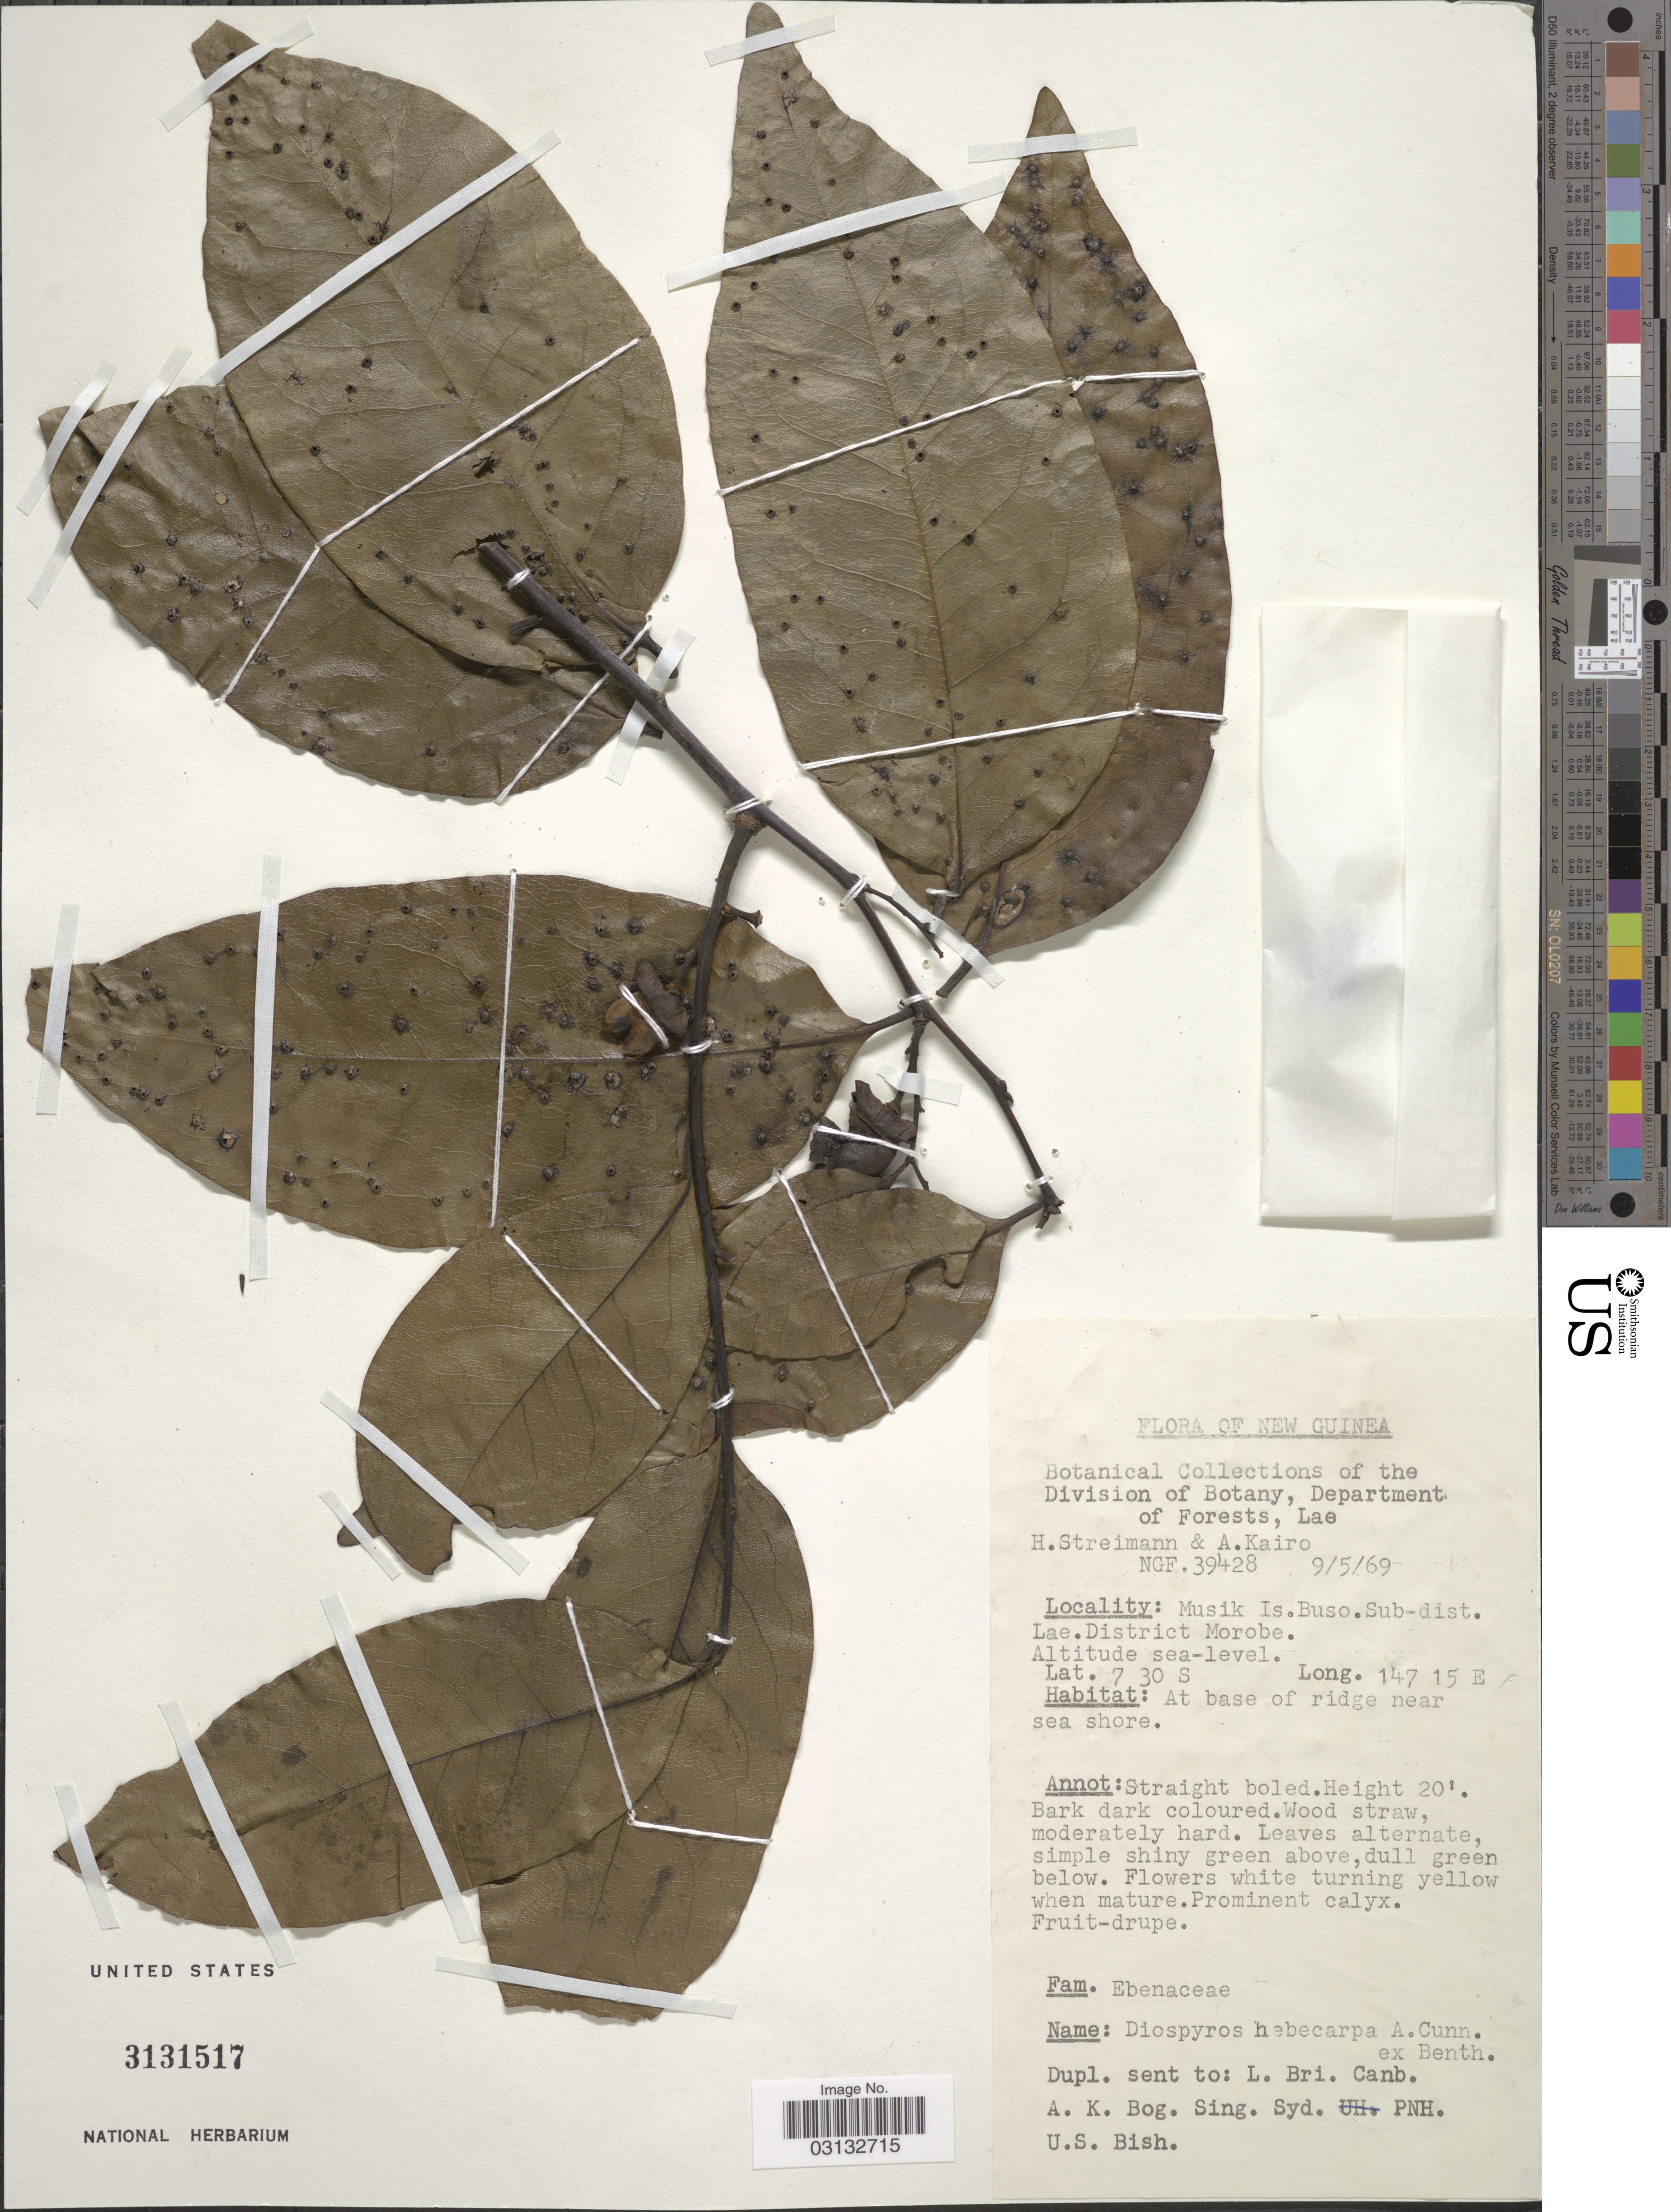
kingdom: Plantae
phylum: Tracheophyta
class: Magnoliopsida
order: Ericales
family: Ebenaceae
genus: Diospyros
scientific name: Diospyros hebecarpa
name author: Cunn. ex Benth.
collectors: H. Streimann & A. Kairo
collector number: NGF39428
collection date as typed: Transcribed d/m/y: 9/5/69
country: Papua New Guinea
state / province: Morobe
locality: New Guinea. Musik Is. Buso. Sub-dist. Lae. District Morobe.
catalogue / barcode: US 3131517